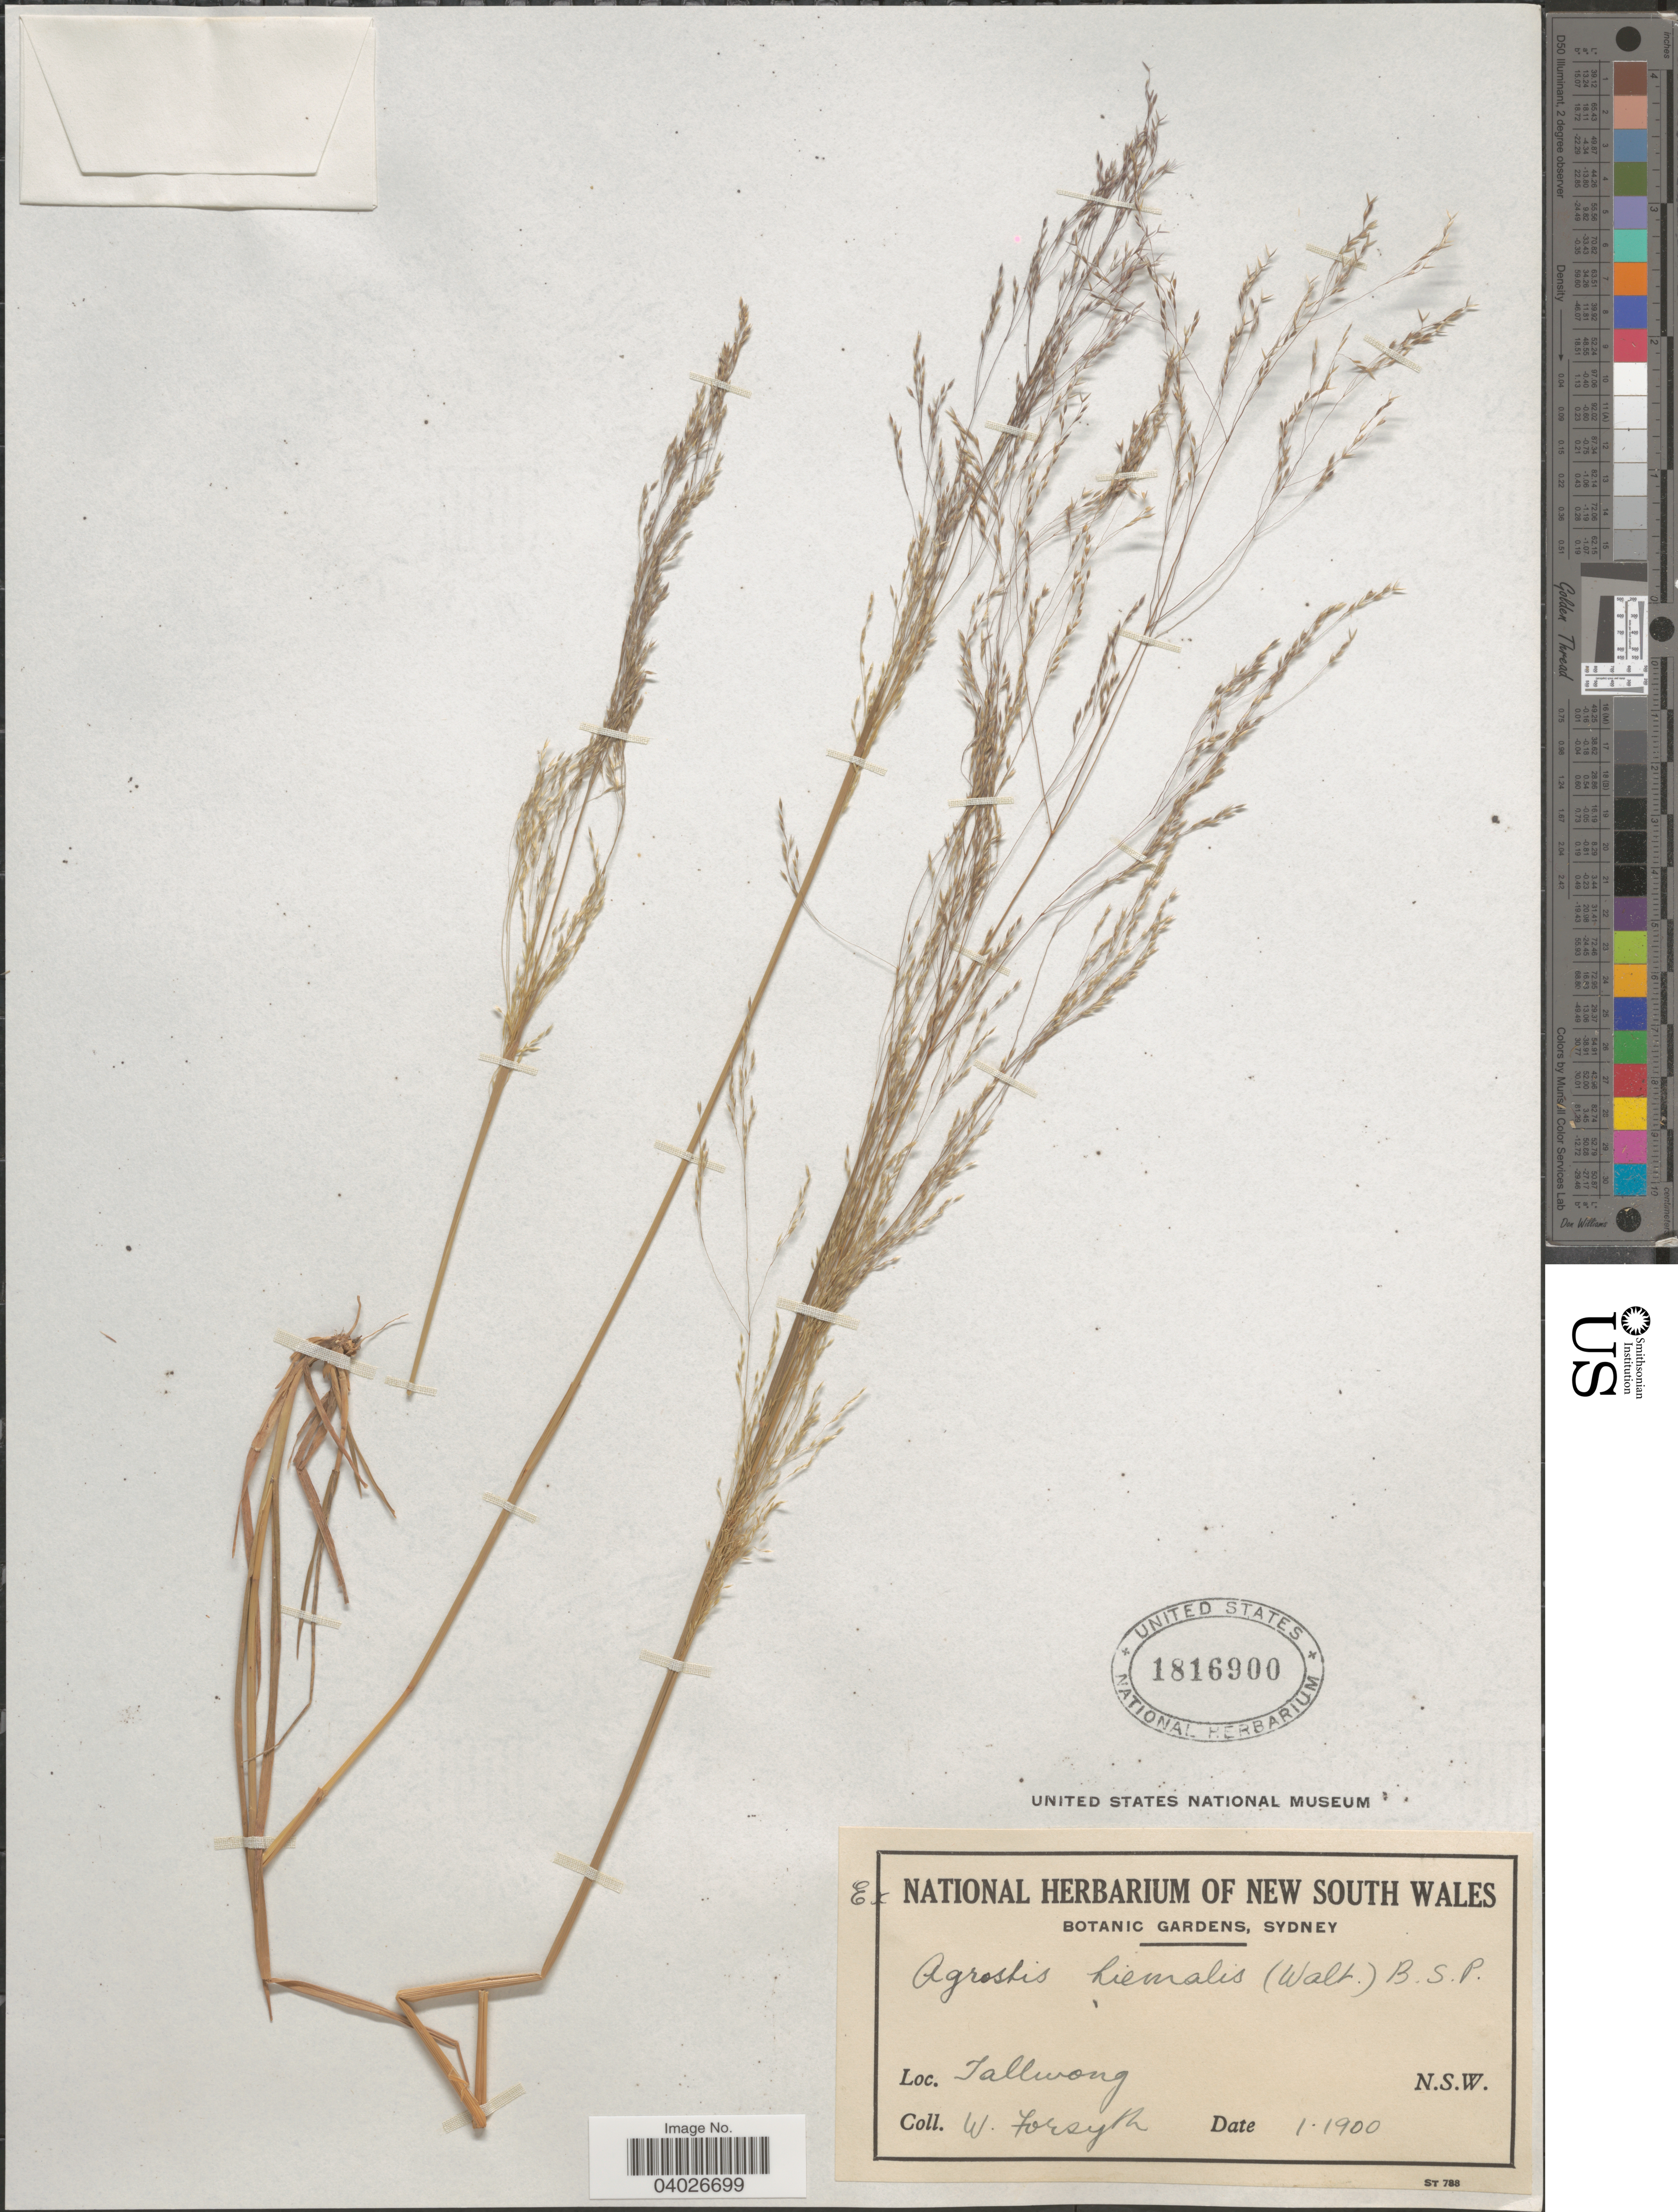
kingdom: Plantae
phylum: Tracheophyta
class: Liliopsida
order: Poales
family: Poaceae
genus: Agrostis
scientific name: Agrostis hyemalis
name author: (Walter) Britton et al.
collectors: W. Forsyth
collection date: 1900-01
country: Australia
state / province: New South Wales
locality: Tallwong.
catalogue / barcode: US 1816900